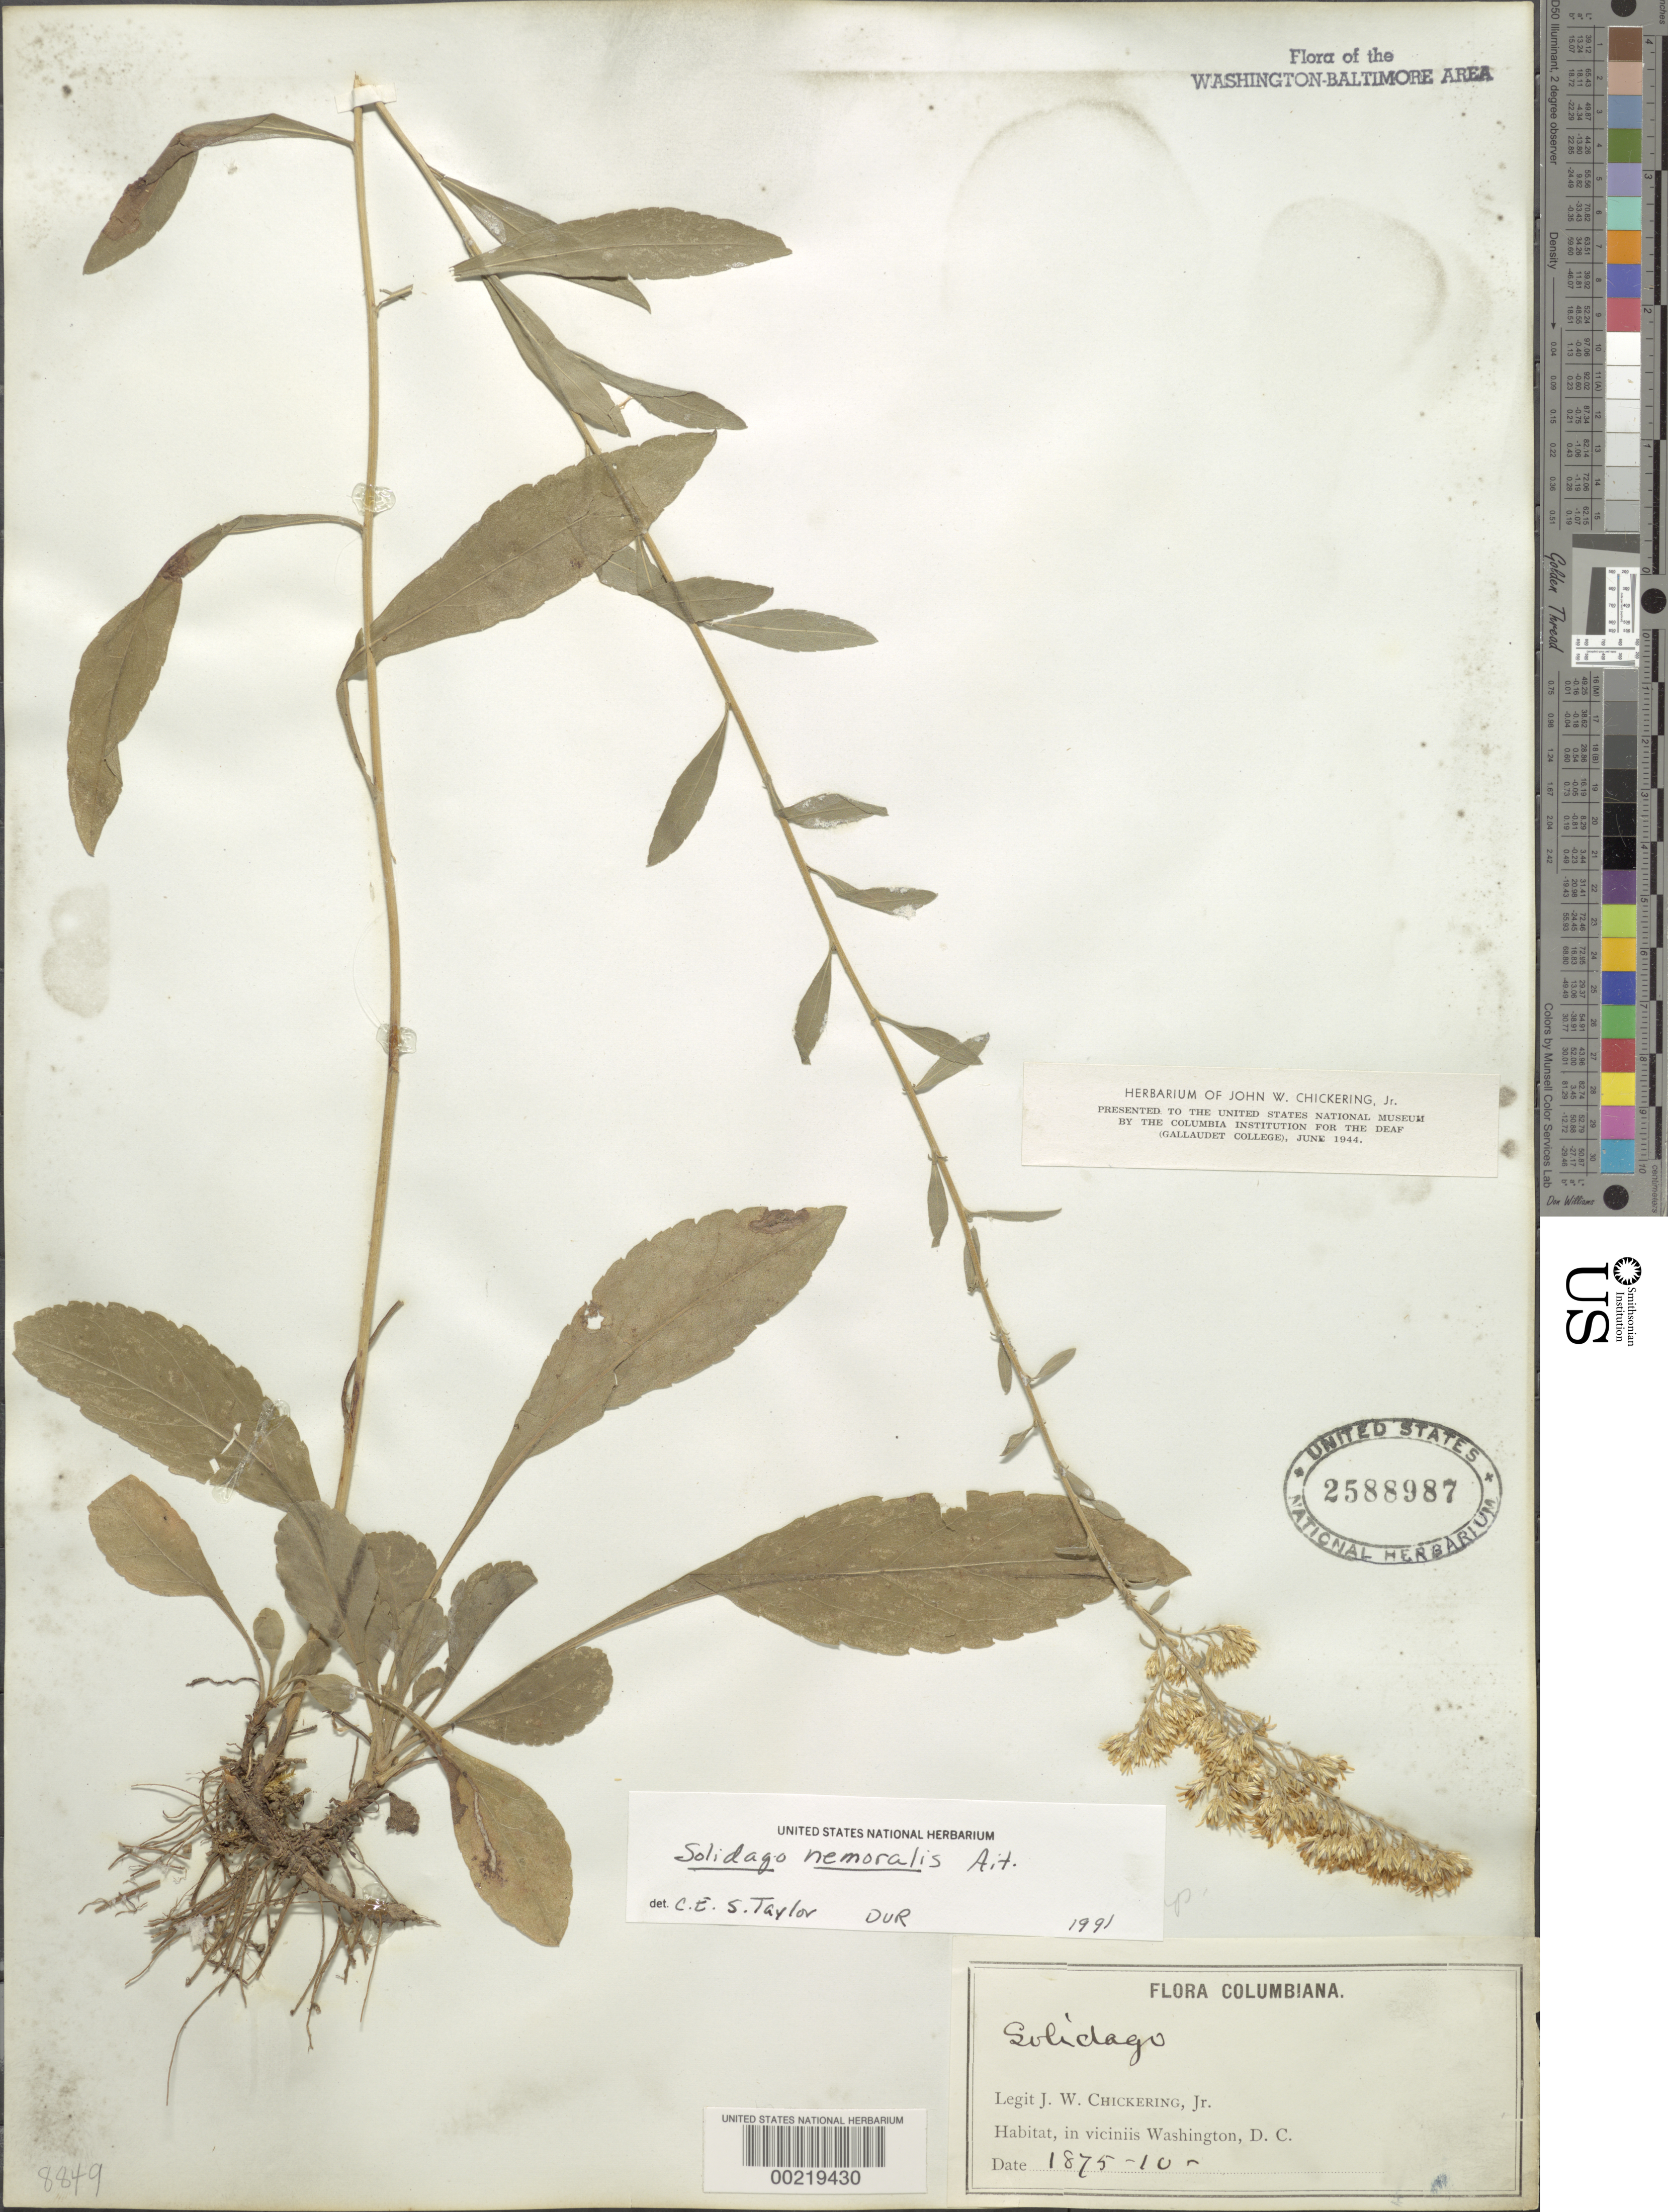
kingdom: Plantae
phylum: Tracheophyta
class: Magnoliopsida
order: Asterales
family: Asteraceae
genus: Solidago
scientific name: Solidago nemoralis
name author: Aiton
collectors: J. Chickering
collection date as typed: Oct 1875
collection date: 1875-10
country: United States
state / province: District of Columbia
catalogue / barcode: US 2588987